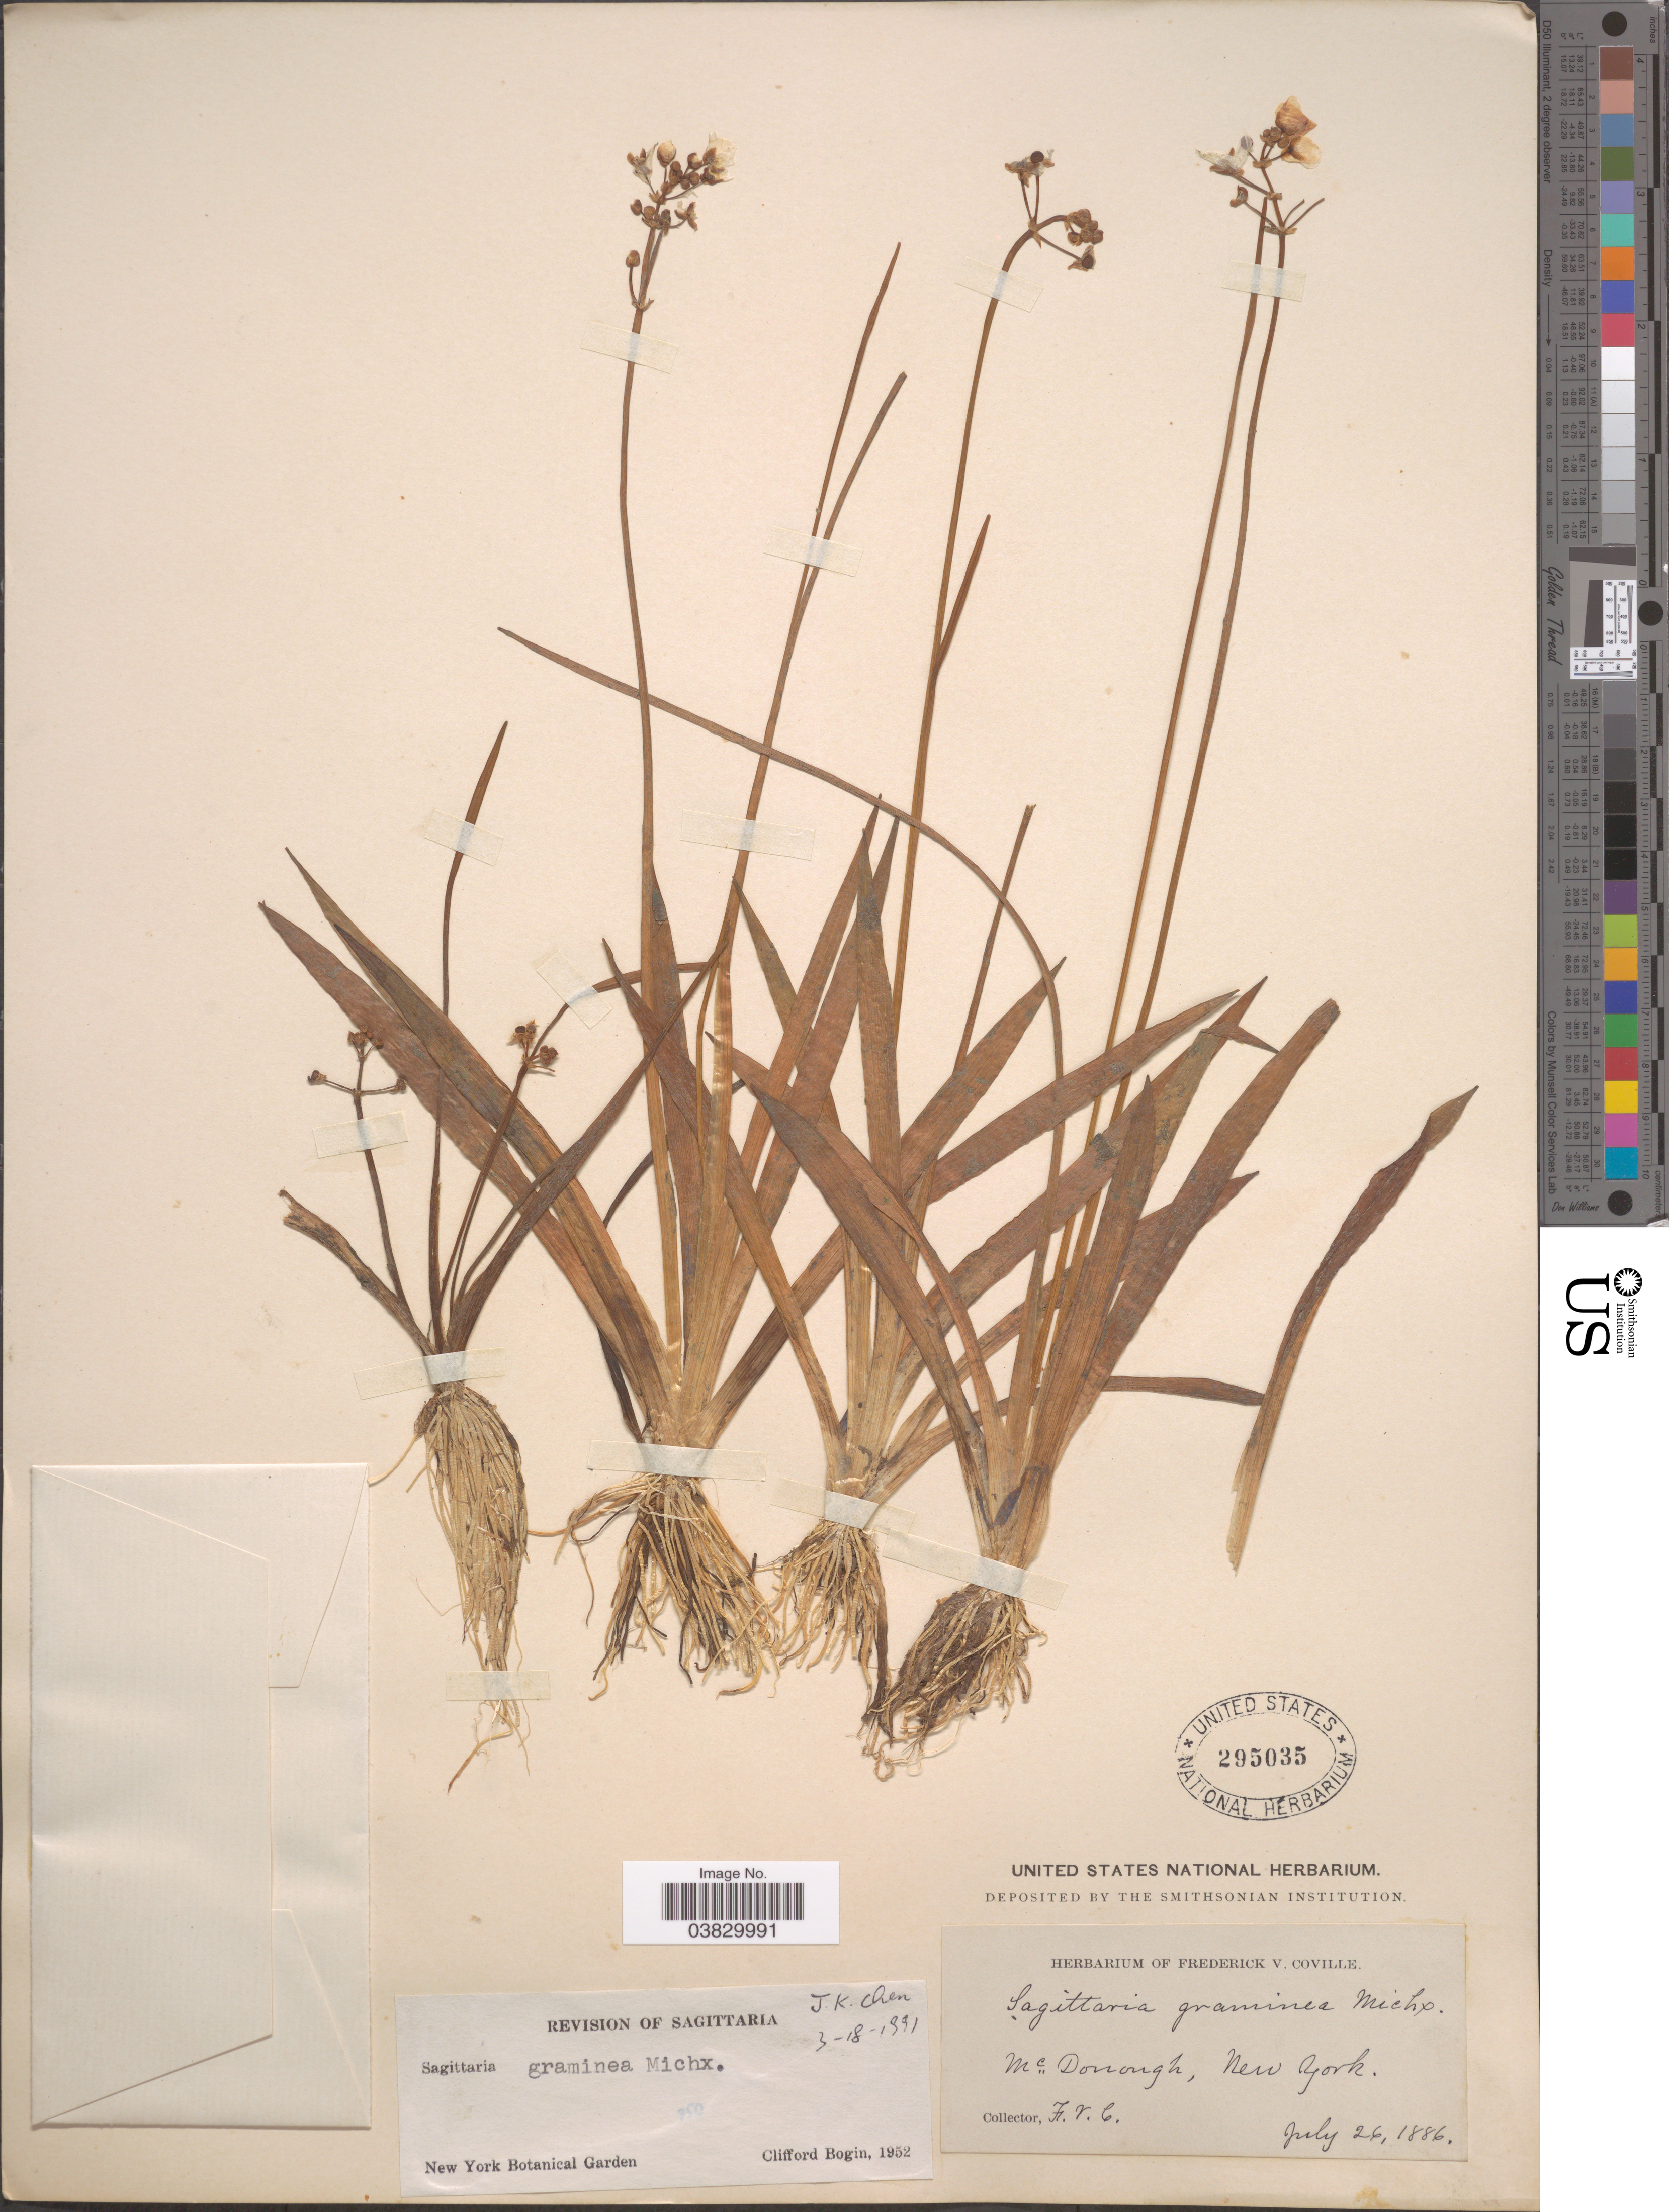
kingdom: Plantae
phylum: Tracheophyta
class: Liliopsida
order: Alismatales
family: Alismataceae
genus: Sagittaria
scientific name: Sagittaria graminea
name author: Michx.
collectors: F. V. Coville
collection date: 1886-07-26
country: United States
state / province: New York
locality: McDonough.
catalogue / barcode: US 295035